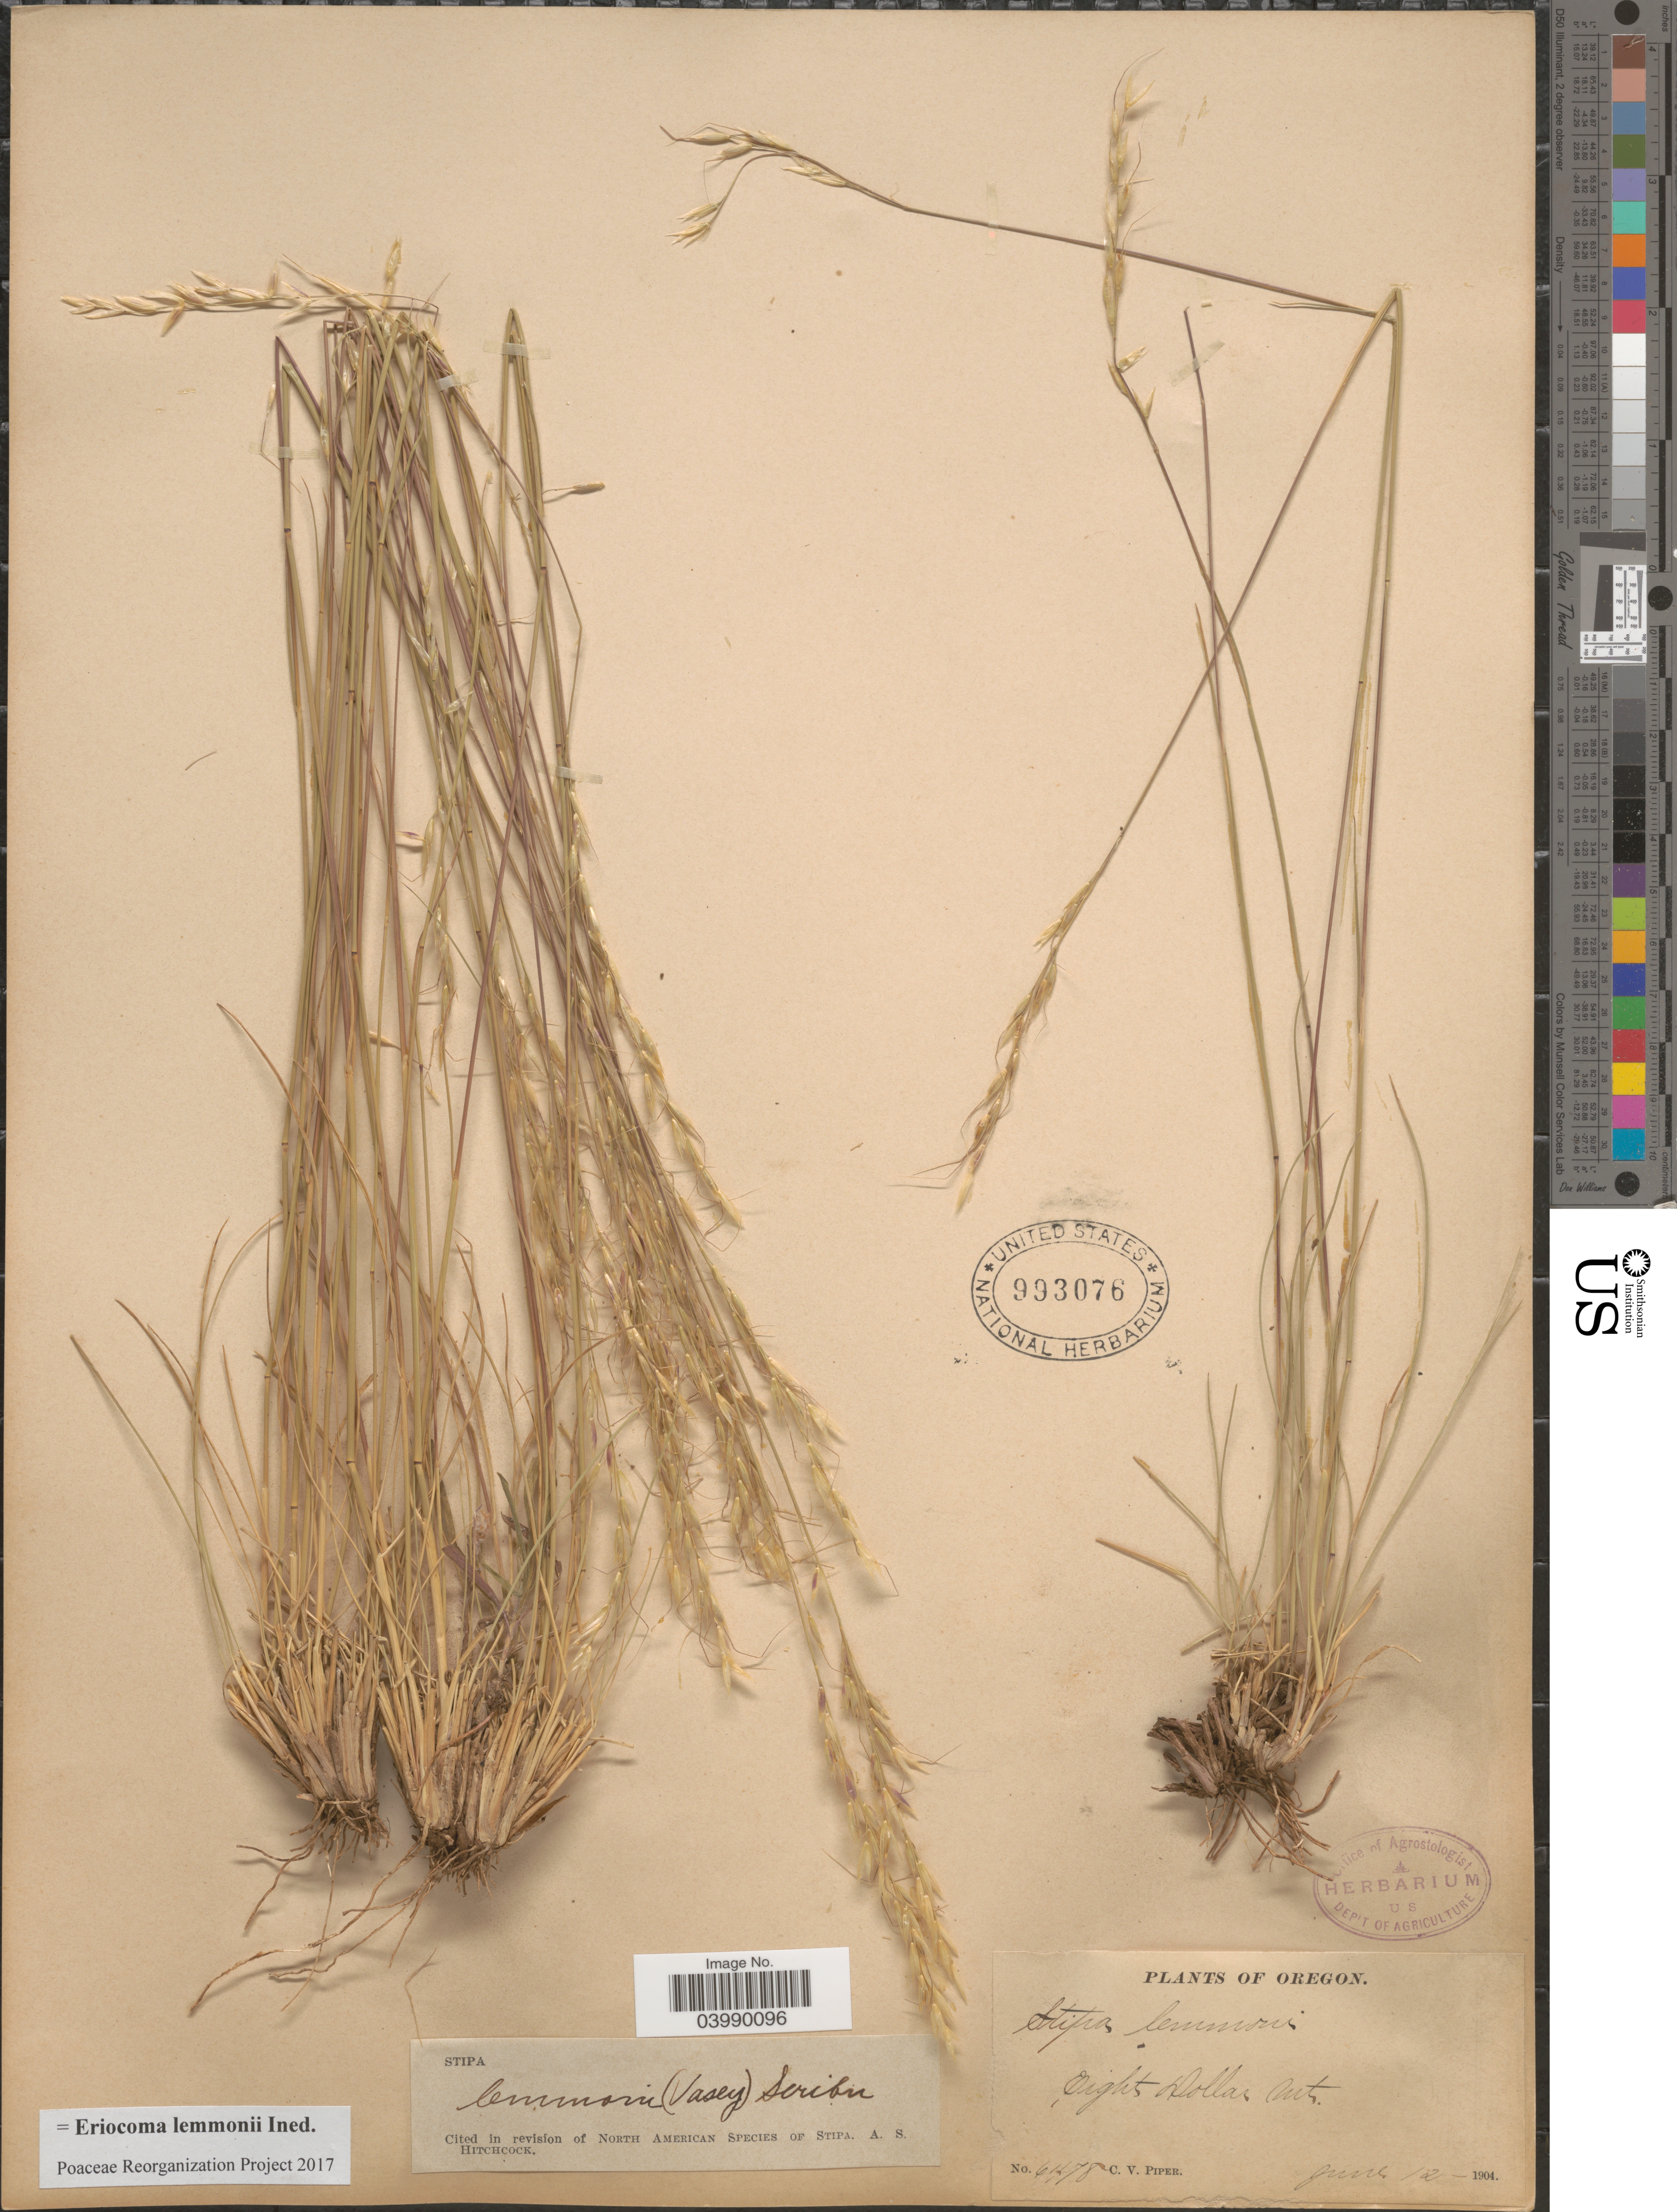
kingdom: Plantae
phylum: Tracheophyta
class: Liliopsida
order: Poales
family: Poaceae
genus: Eriocoma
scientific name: Eriocoma lemmonii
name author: (Vasey) Romasch.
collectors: C. V. Piper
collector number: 6478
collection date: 1904-06-12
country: United States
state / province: Oregon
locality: Eight Dollar Mt.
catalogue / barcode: US 993076